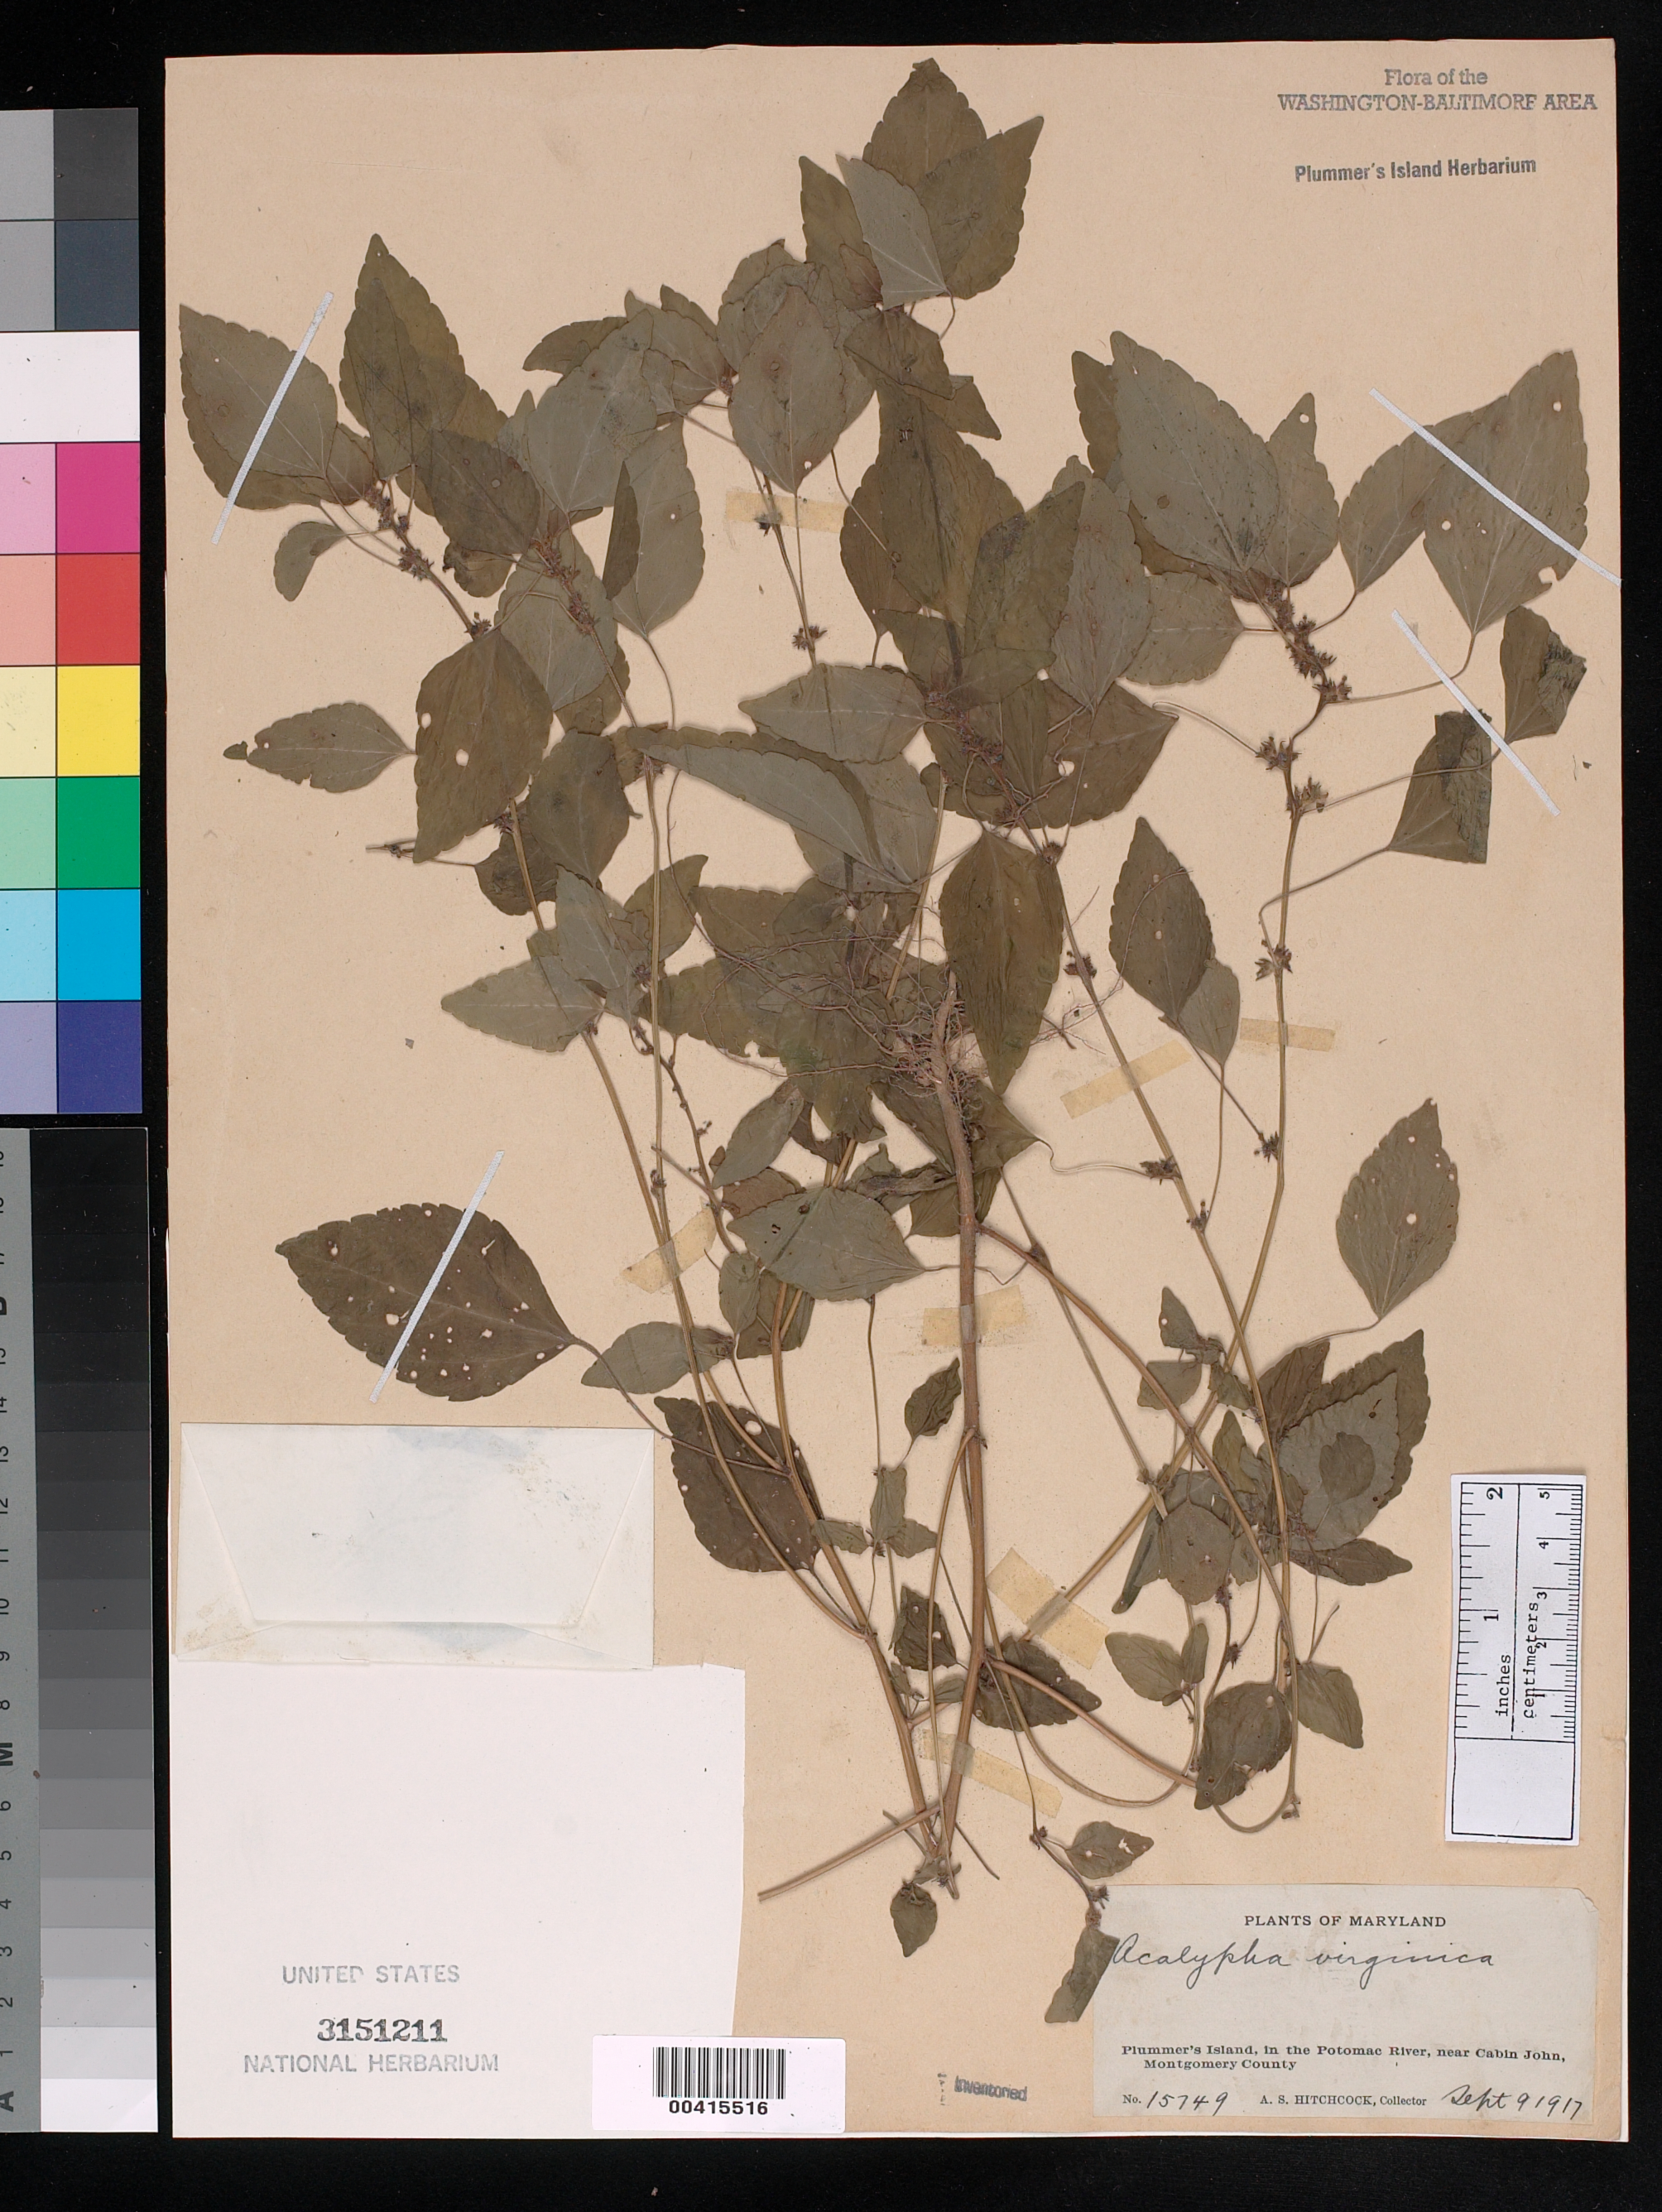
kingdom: Plantae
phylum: Tracheophyta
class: Magnoliopsida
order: Malpighiales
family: Euphorbiaceae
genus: Acalypha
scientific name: Acalypha virginica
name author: L.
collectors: A. S. Hitchcock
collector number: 15749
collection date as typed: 09 Sep 1917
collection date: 1917-09-09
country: United States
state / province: Maryland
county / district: Montgomery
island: Plummers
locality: Plummer's Island C. & O. Canal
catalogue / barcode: US 3151211